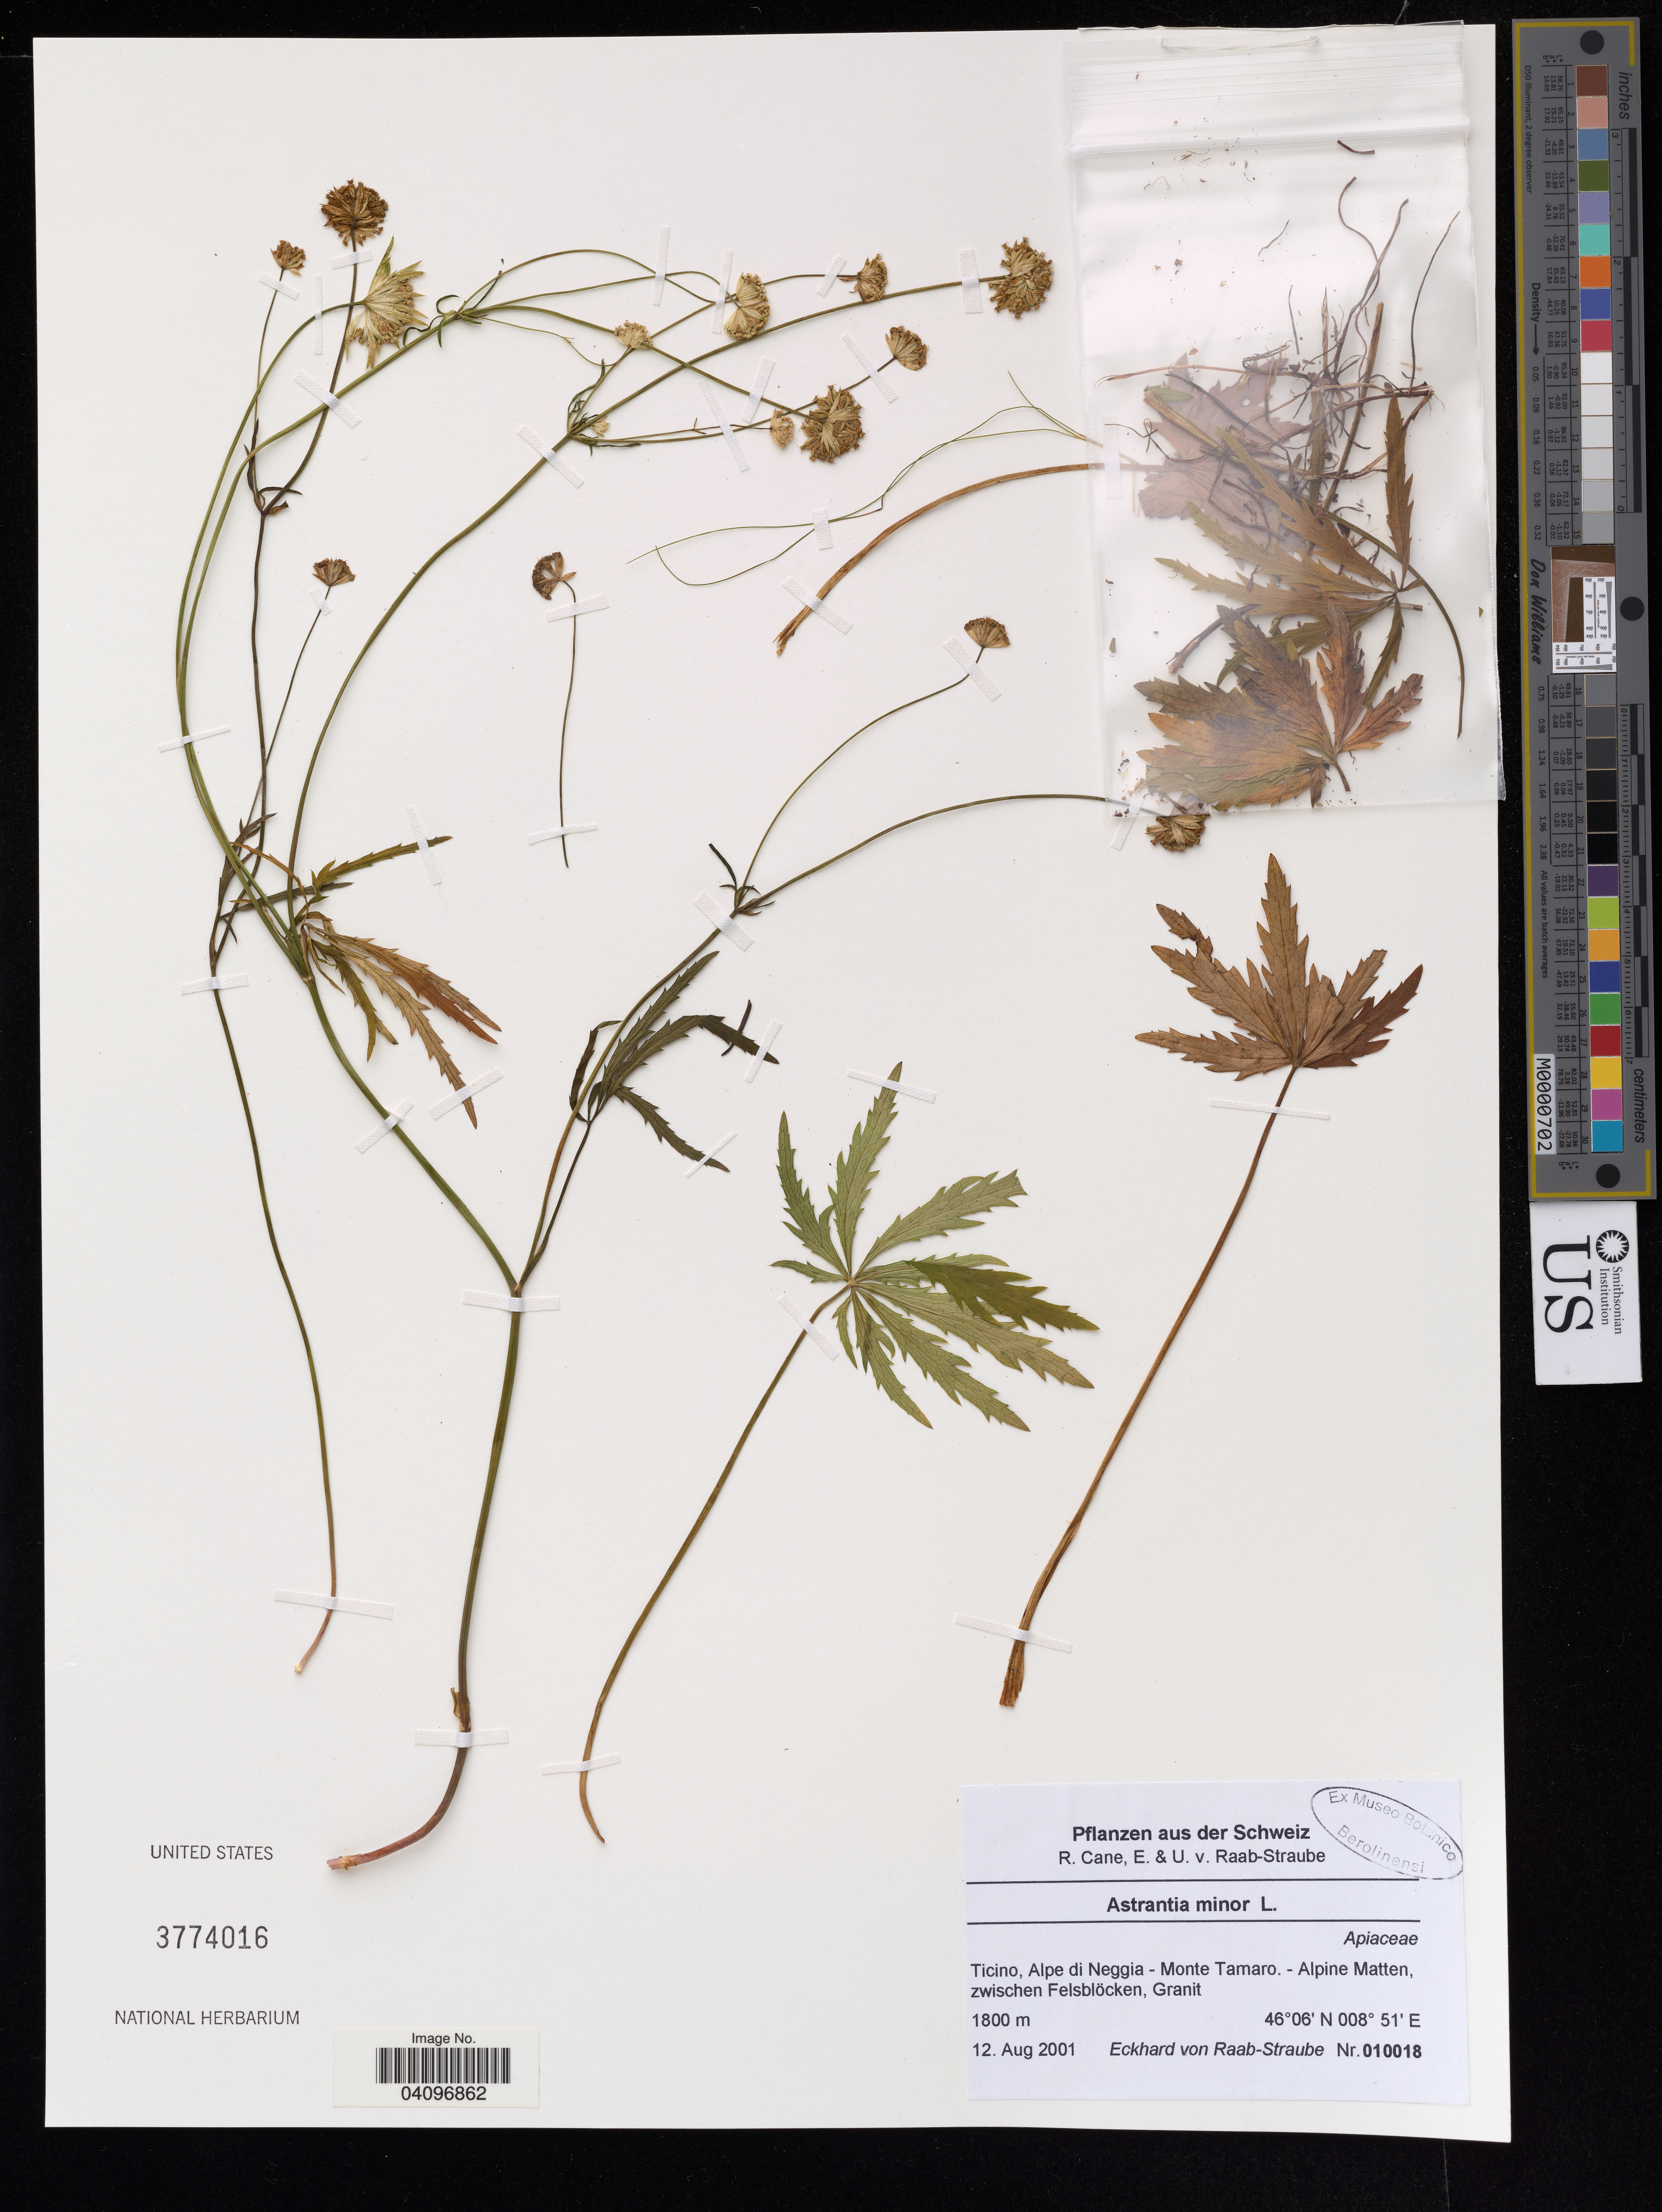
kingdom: Plantae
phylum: Tracheophyta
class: Magnoliopsida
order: Apiales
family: Apiaceae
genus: Astrantia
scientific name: Astrantia minor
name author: L.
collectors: E. Raab-Straube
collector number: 010018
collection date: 2001-08-12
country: Switzerland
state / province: Ticino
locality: Alpe di Neggia - Monte Tamaro.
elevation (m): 1800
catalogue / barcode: US 3774016